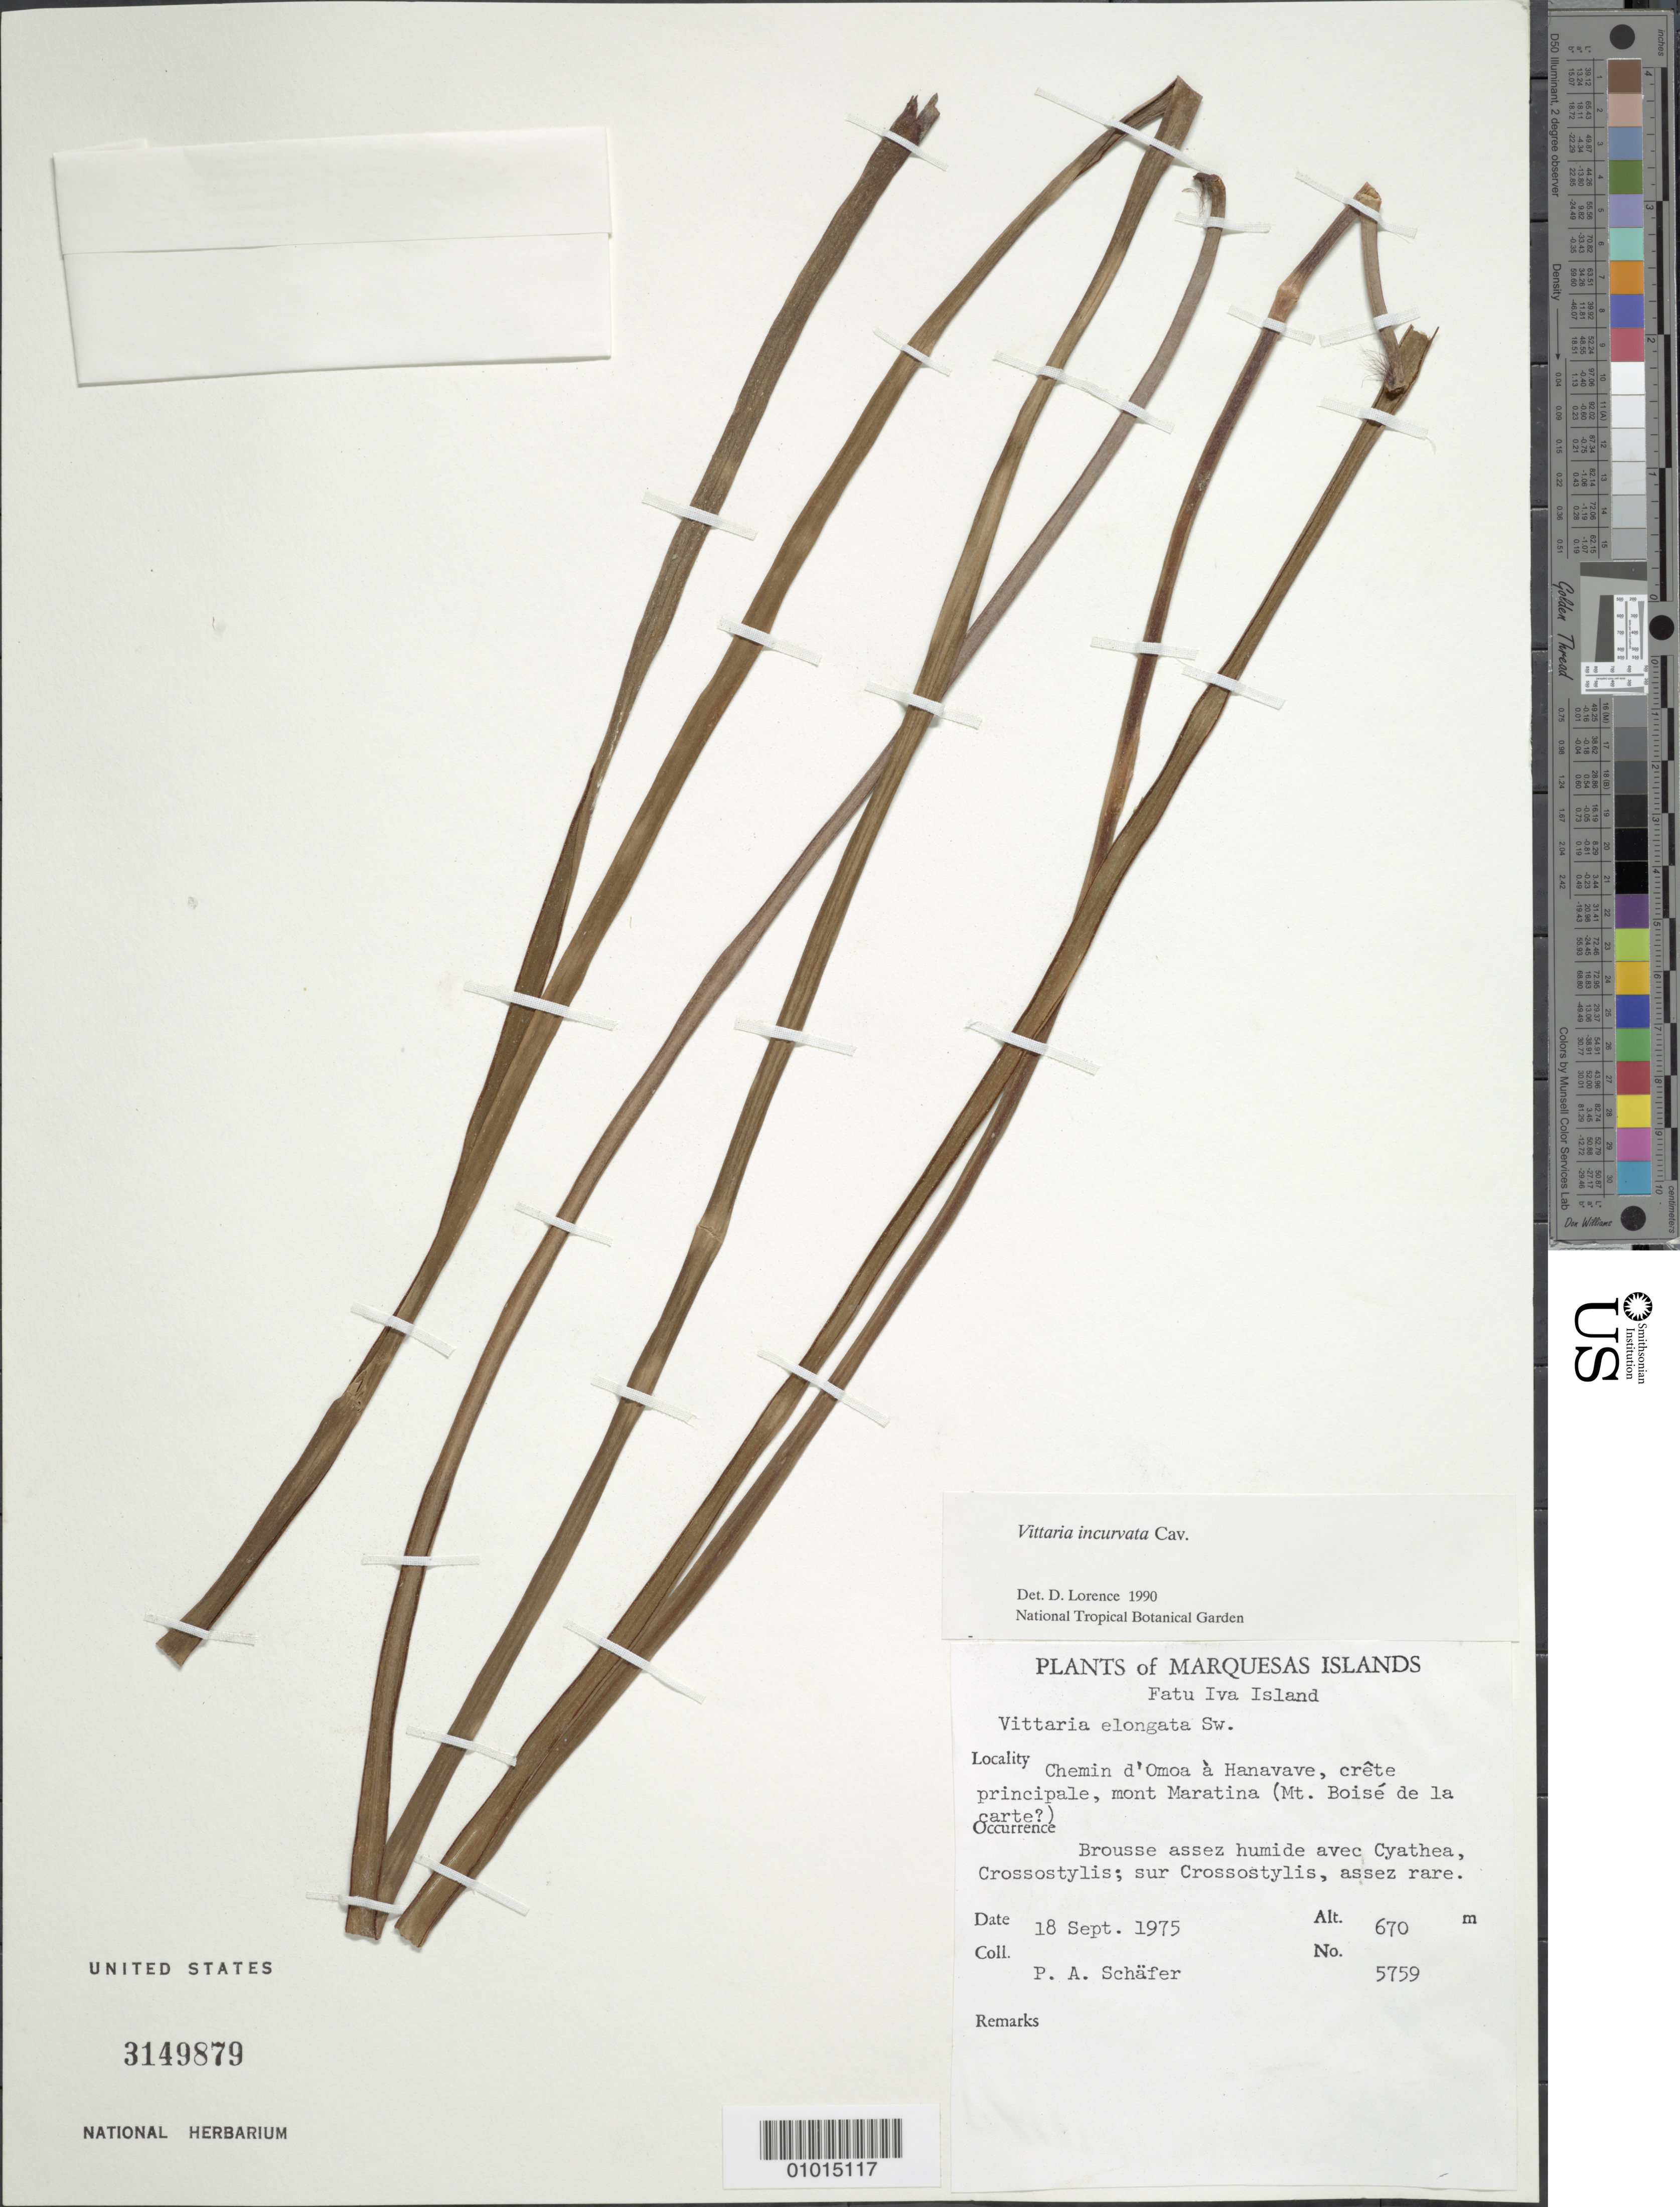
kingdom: Plantae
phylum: Tracheophyta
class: Polypodiopsida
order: Polypodiales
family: Pteridaceae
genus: Haplopteris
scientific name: Haplopteris elongata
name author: (Sw.) Crane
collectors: P. A. Schäfer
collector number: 5759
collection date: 1975-09-18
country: French Polynesia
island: Fatu Hiva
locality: Chemin d'Omo'a à Hanavave, crête principale, Mont Maratina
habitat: Chemin d' Omoa à Hanavave, crête principale, mont Maratina (Mt. Boisé de la carte?)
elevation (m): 670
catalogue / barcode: US 3149879